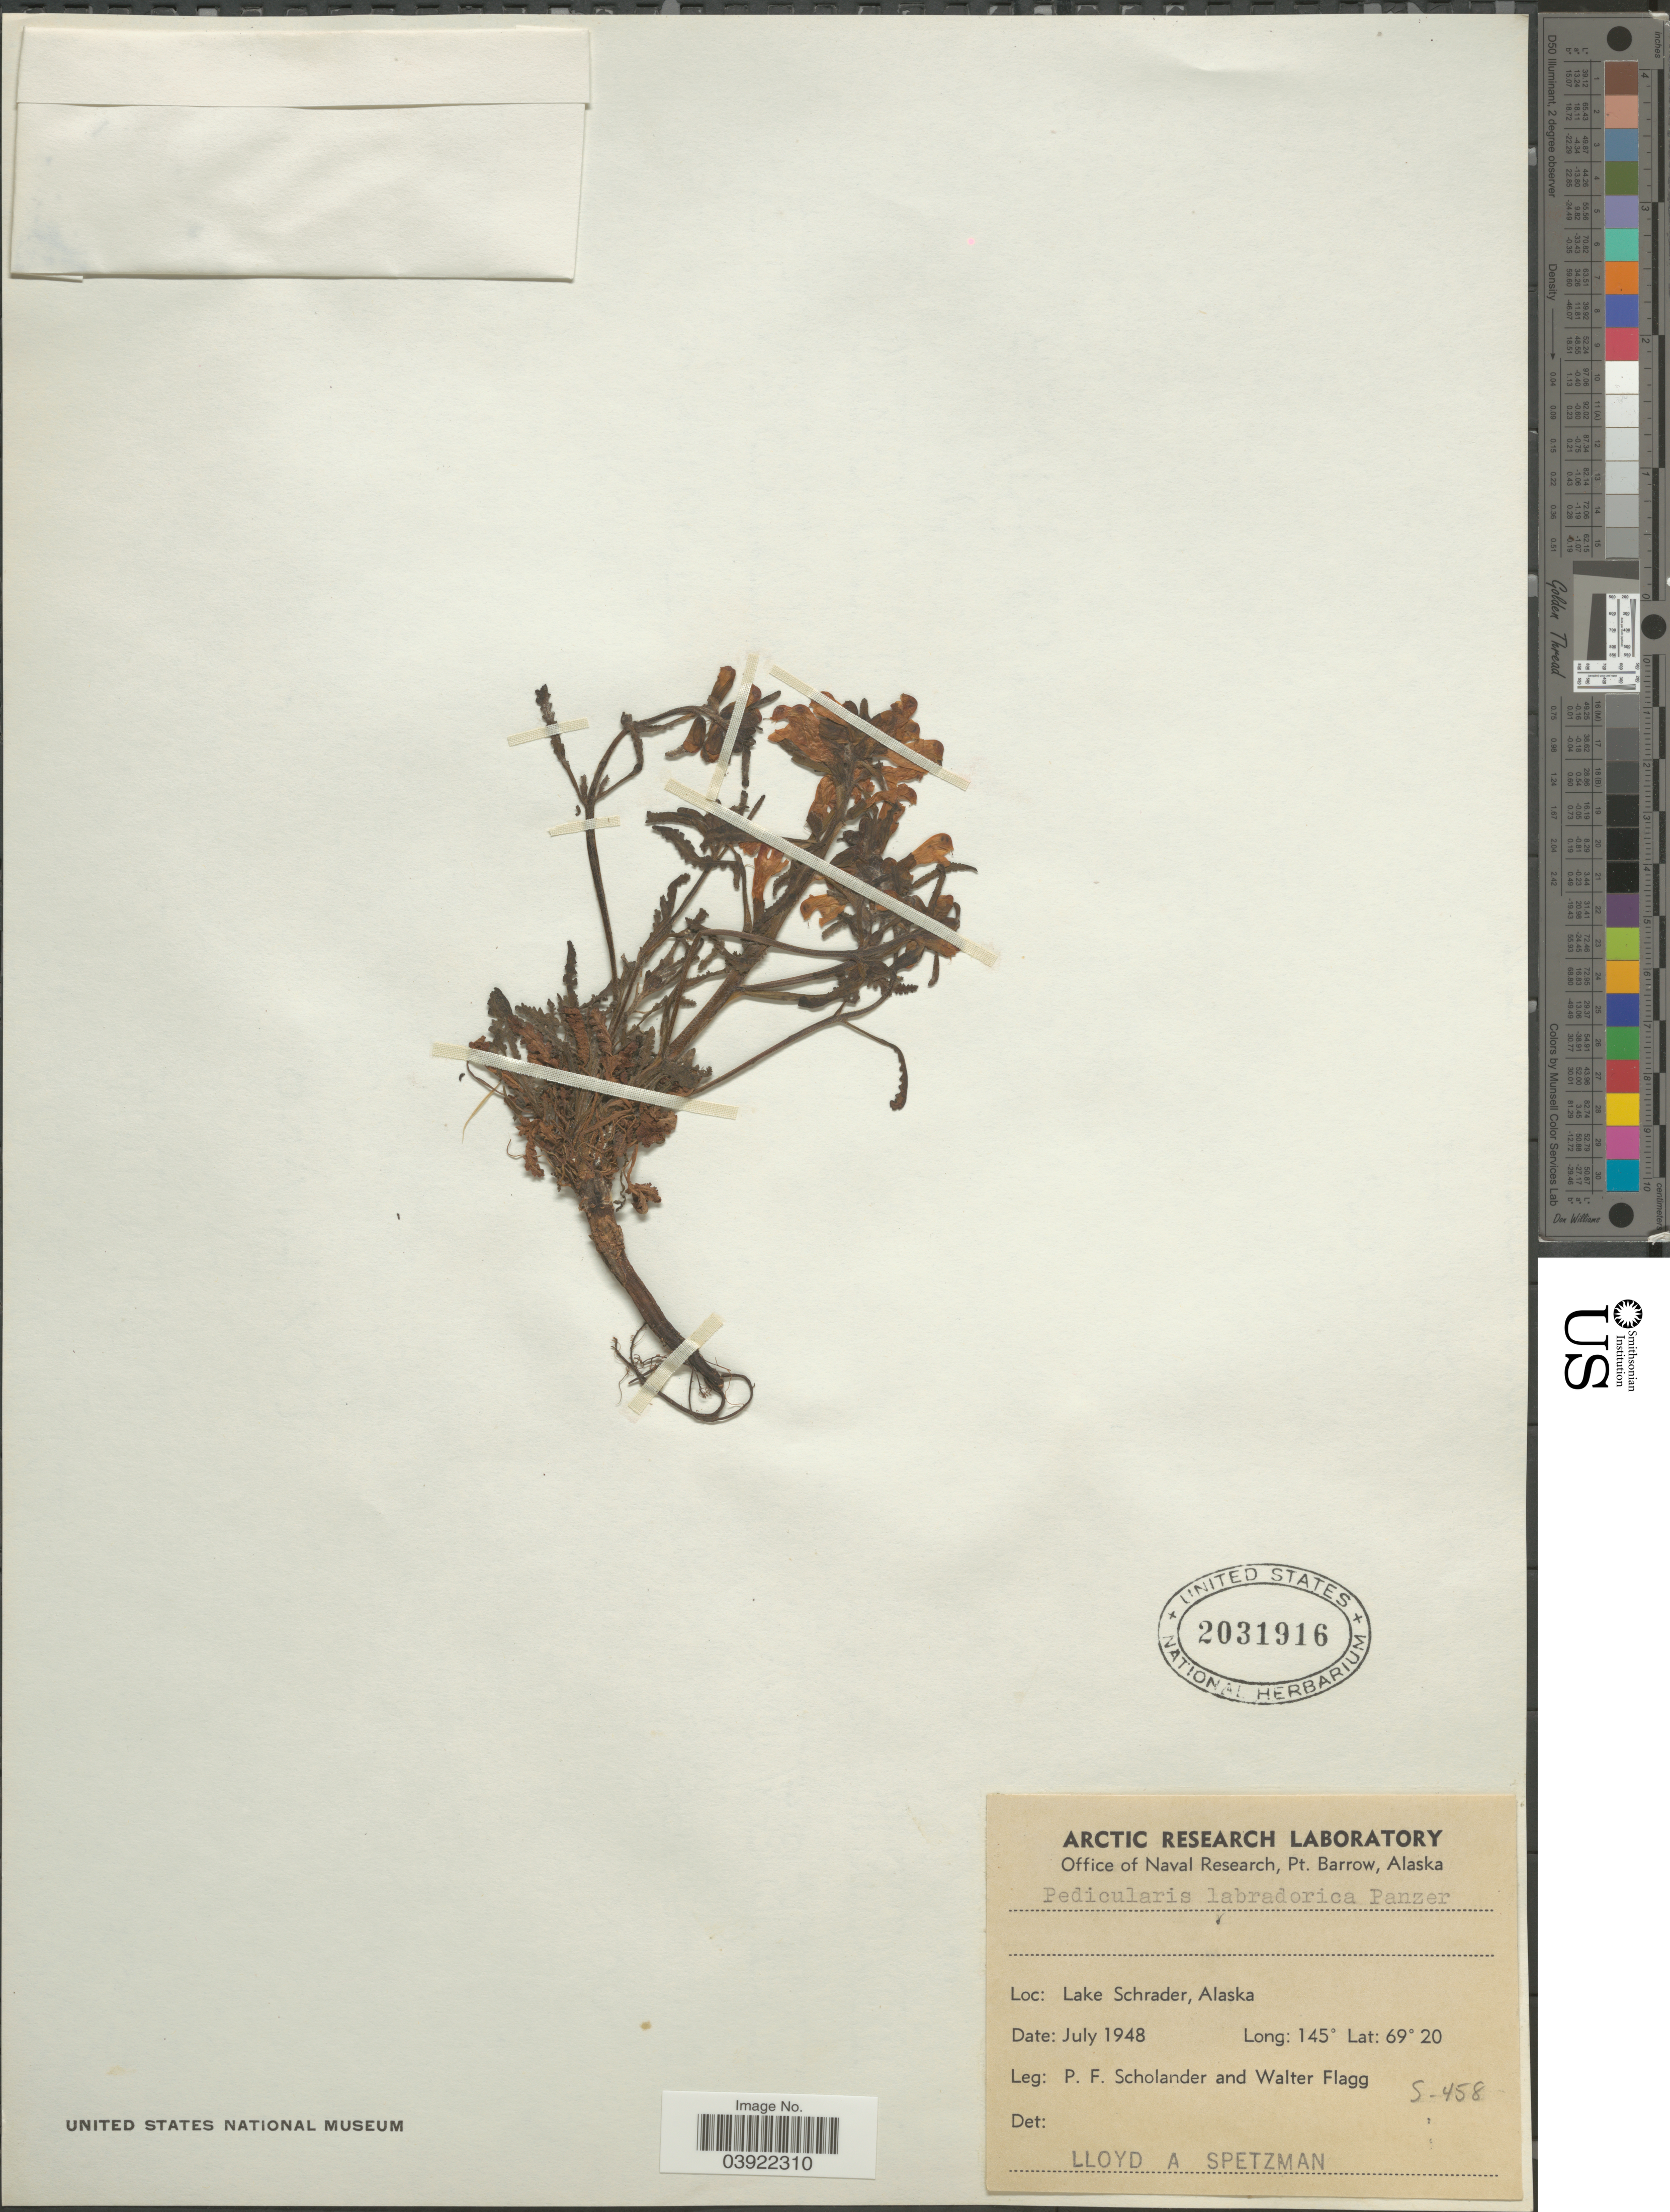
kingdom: Plantae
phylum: Tracheophyta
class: Magnoliopsida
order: Lamiales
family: Orobanchaceae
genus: Pedicularis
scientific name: Pedicularis labradorica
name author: Wirsing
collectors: P. Scholander & W. Flagg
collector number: S-458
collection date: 1948-07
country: United States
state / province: Alaska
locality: Lake Schrader.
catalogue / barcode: US 2031916